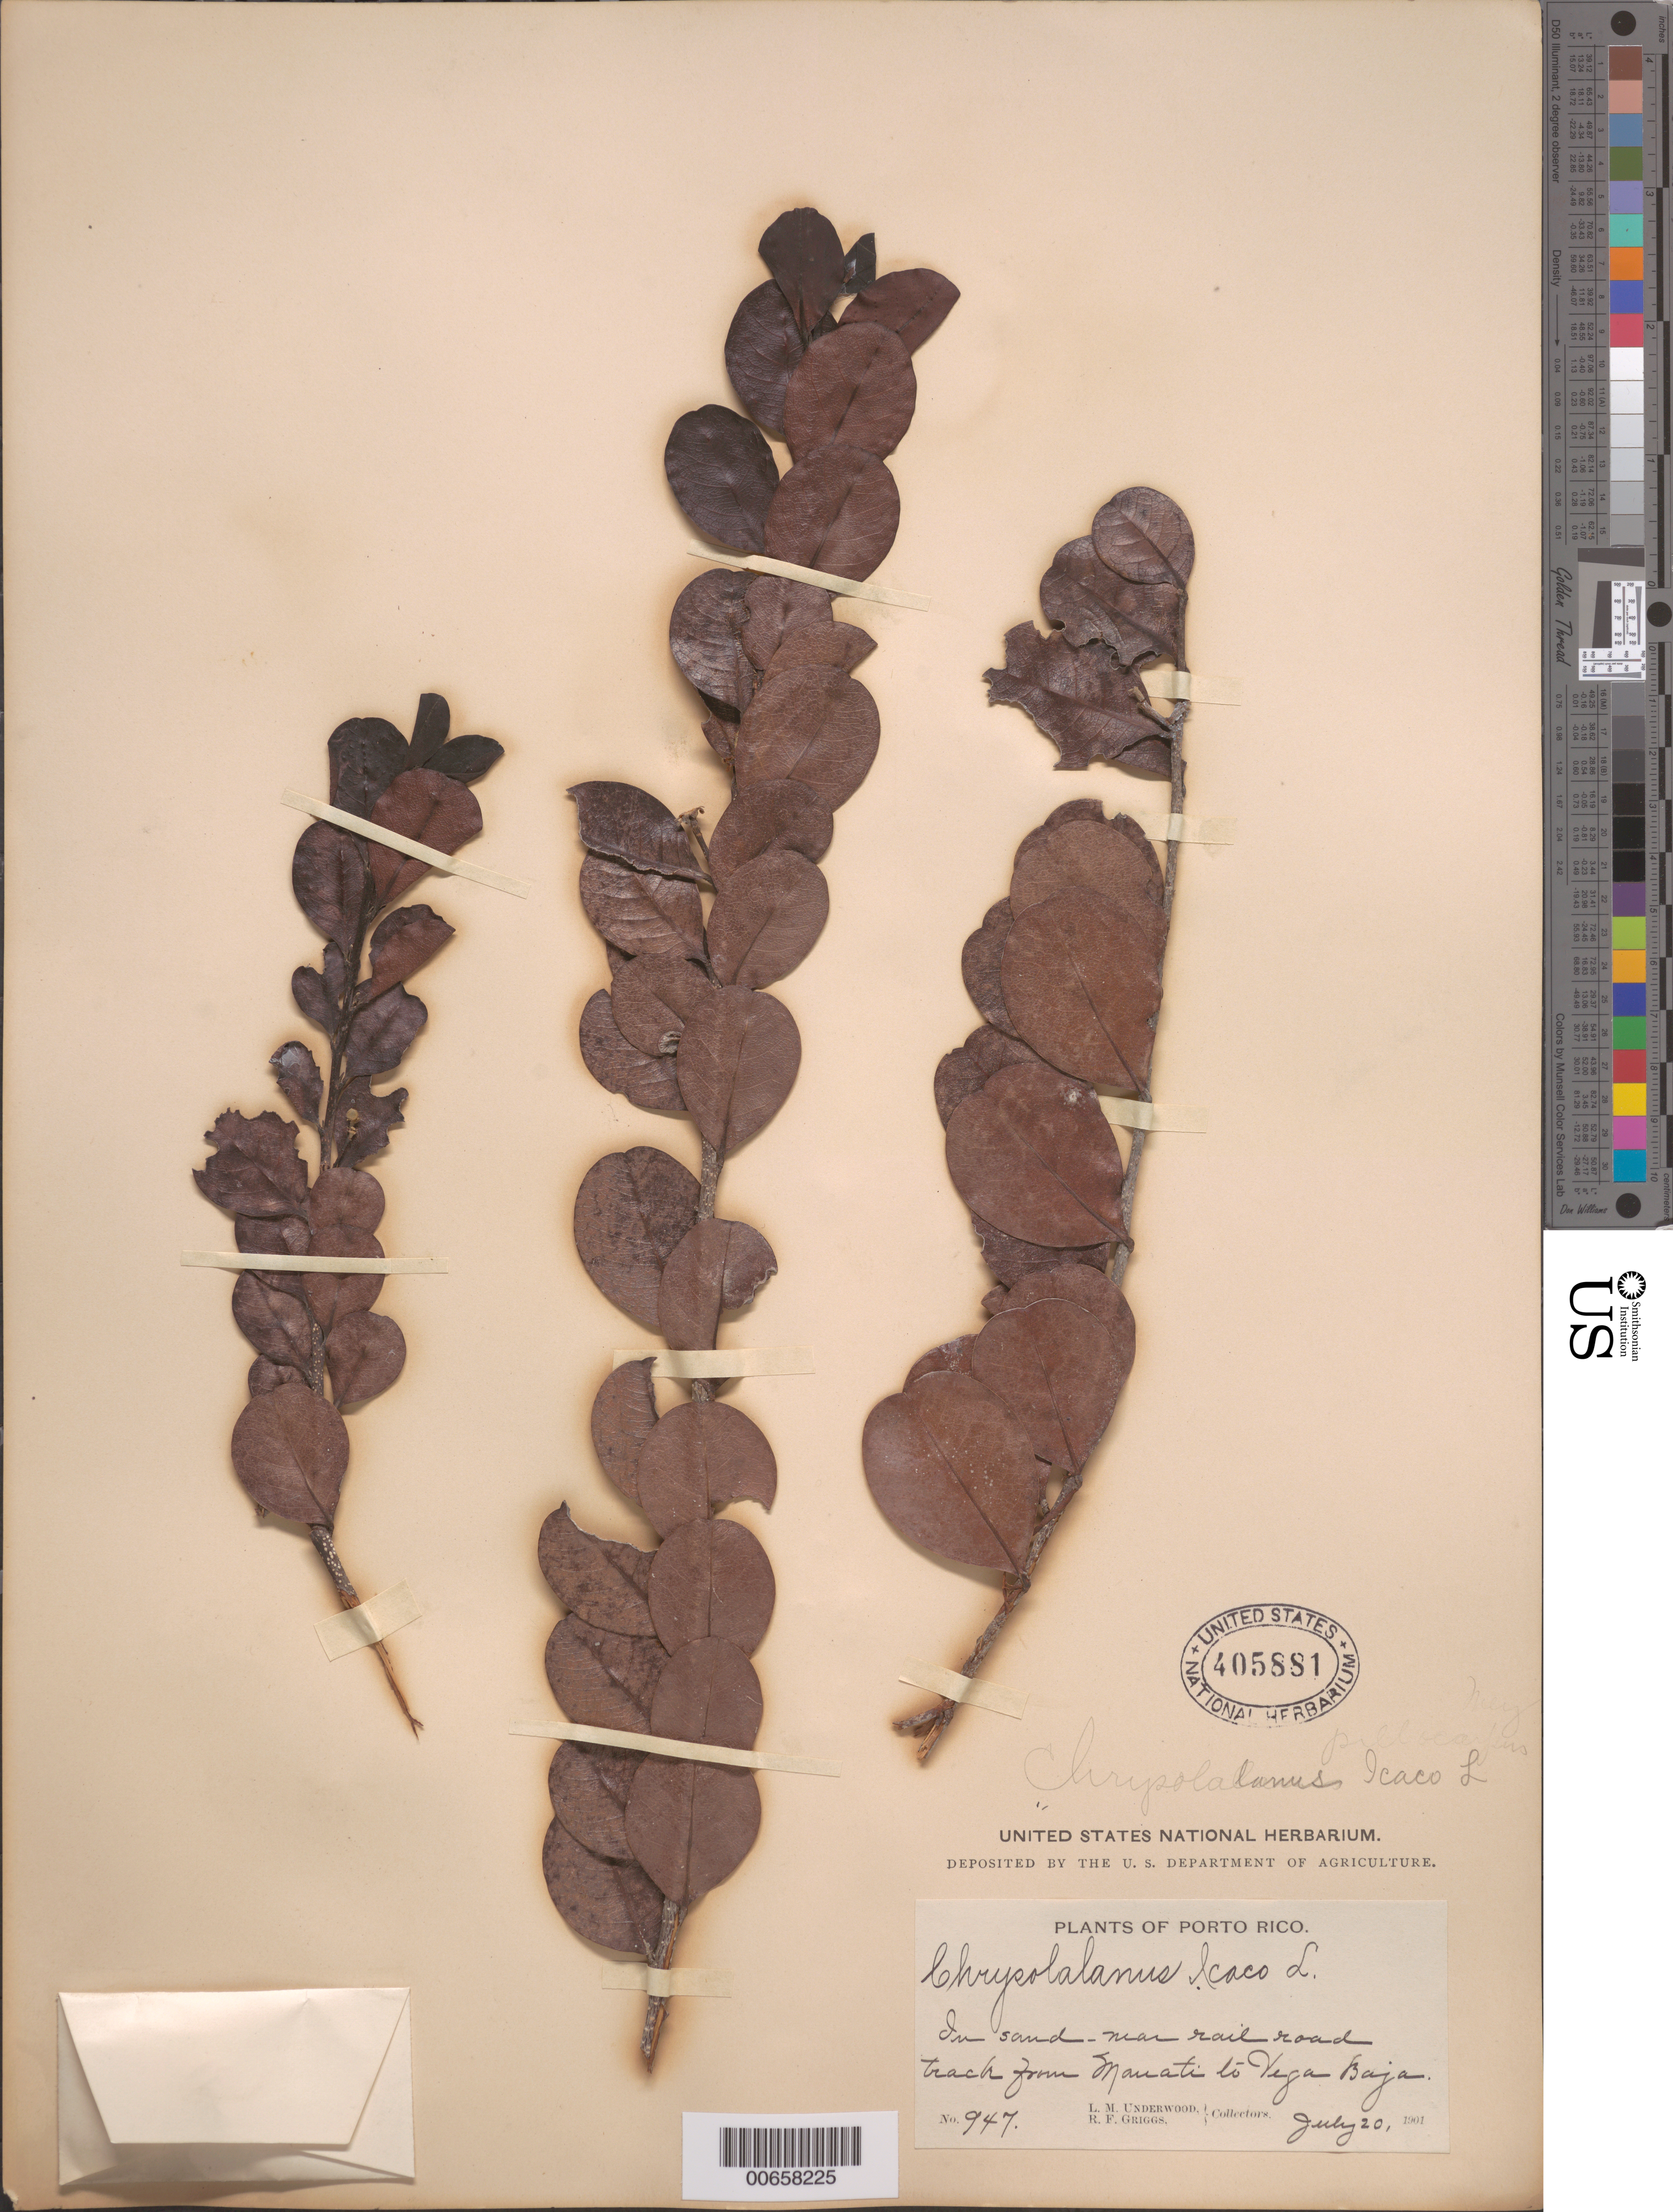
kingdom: Plantae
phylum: Tracheophyta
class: Magnoliopsida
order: Malpighiales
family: Chrysobalanaceae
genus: Chrysobalanus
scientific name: Chrysobalanus icaco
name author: L.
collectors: L. M. Underwood & R. F. Griggs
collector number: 947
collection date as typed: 20 Jul 1901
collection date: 1901-07-20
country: Puerto Rico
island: Greater Antilles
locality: Manati to Vega Baja, near railroad track from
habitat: In sand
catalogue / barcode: US 405881